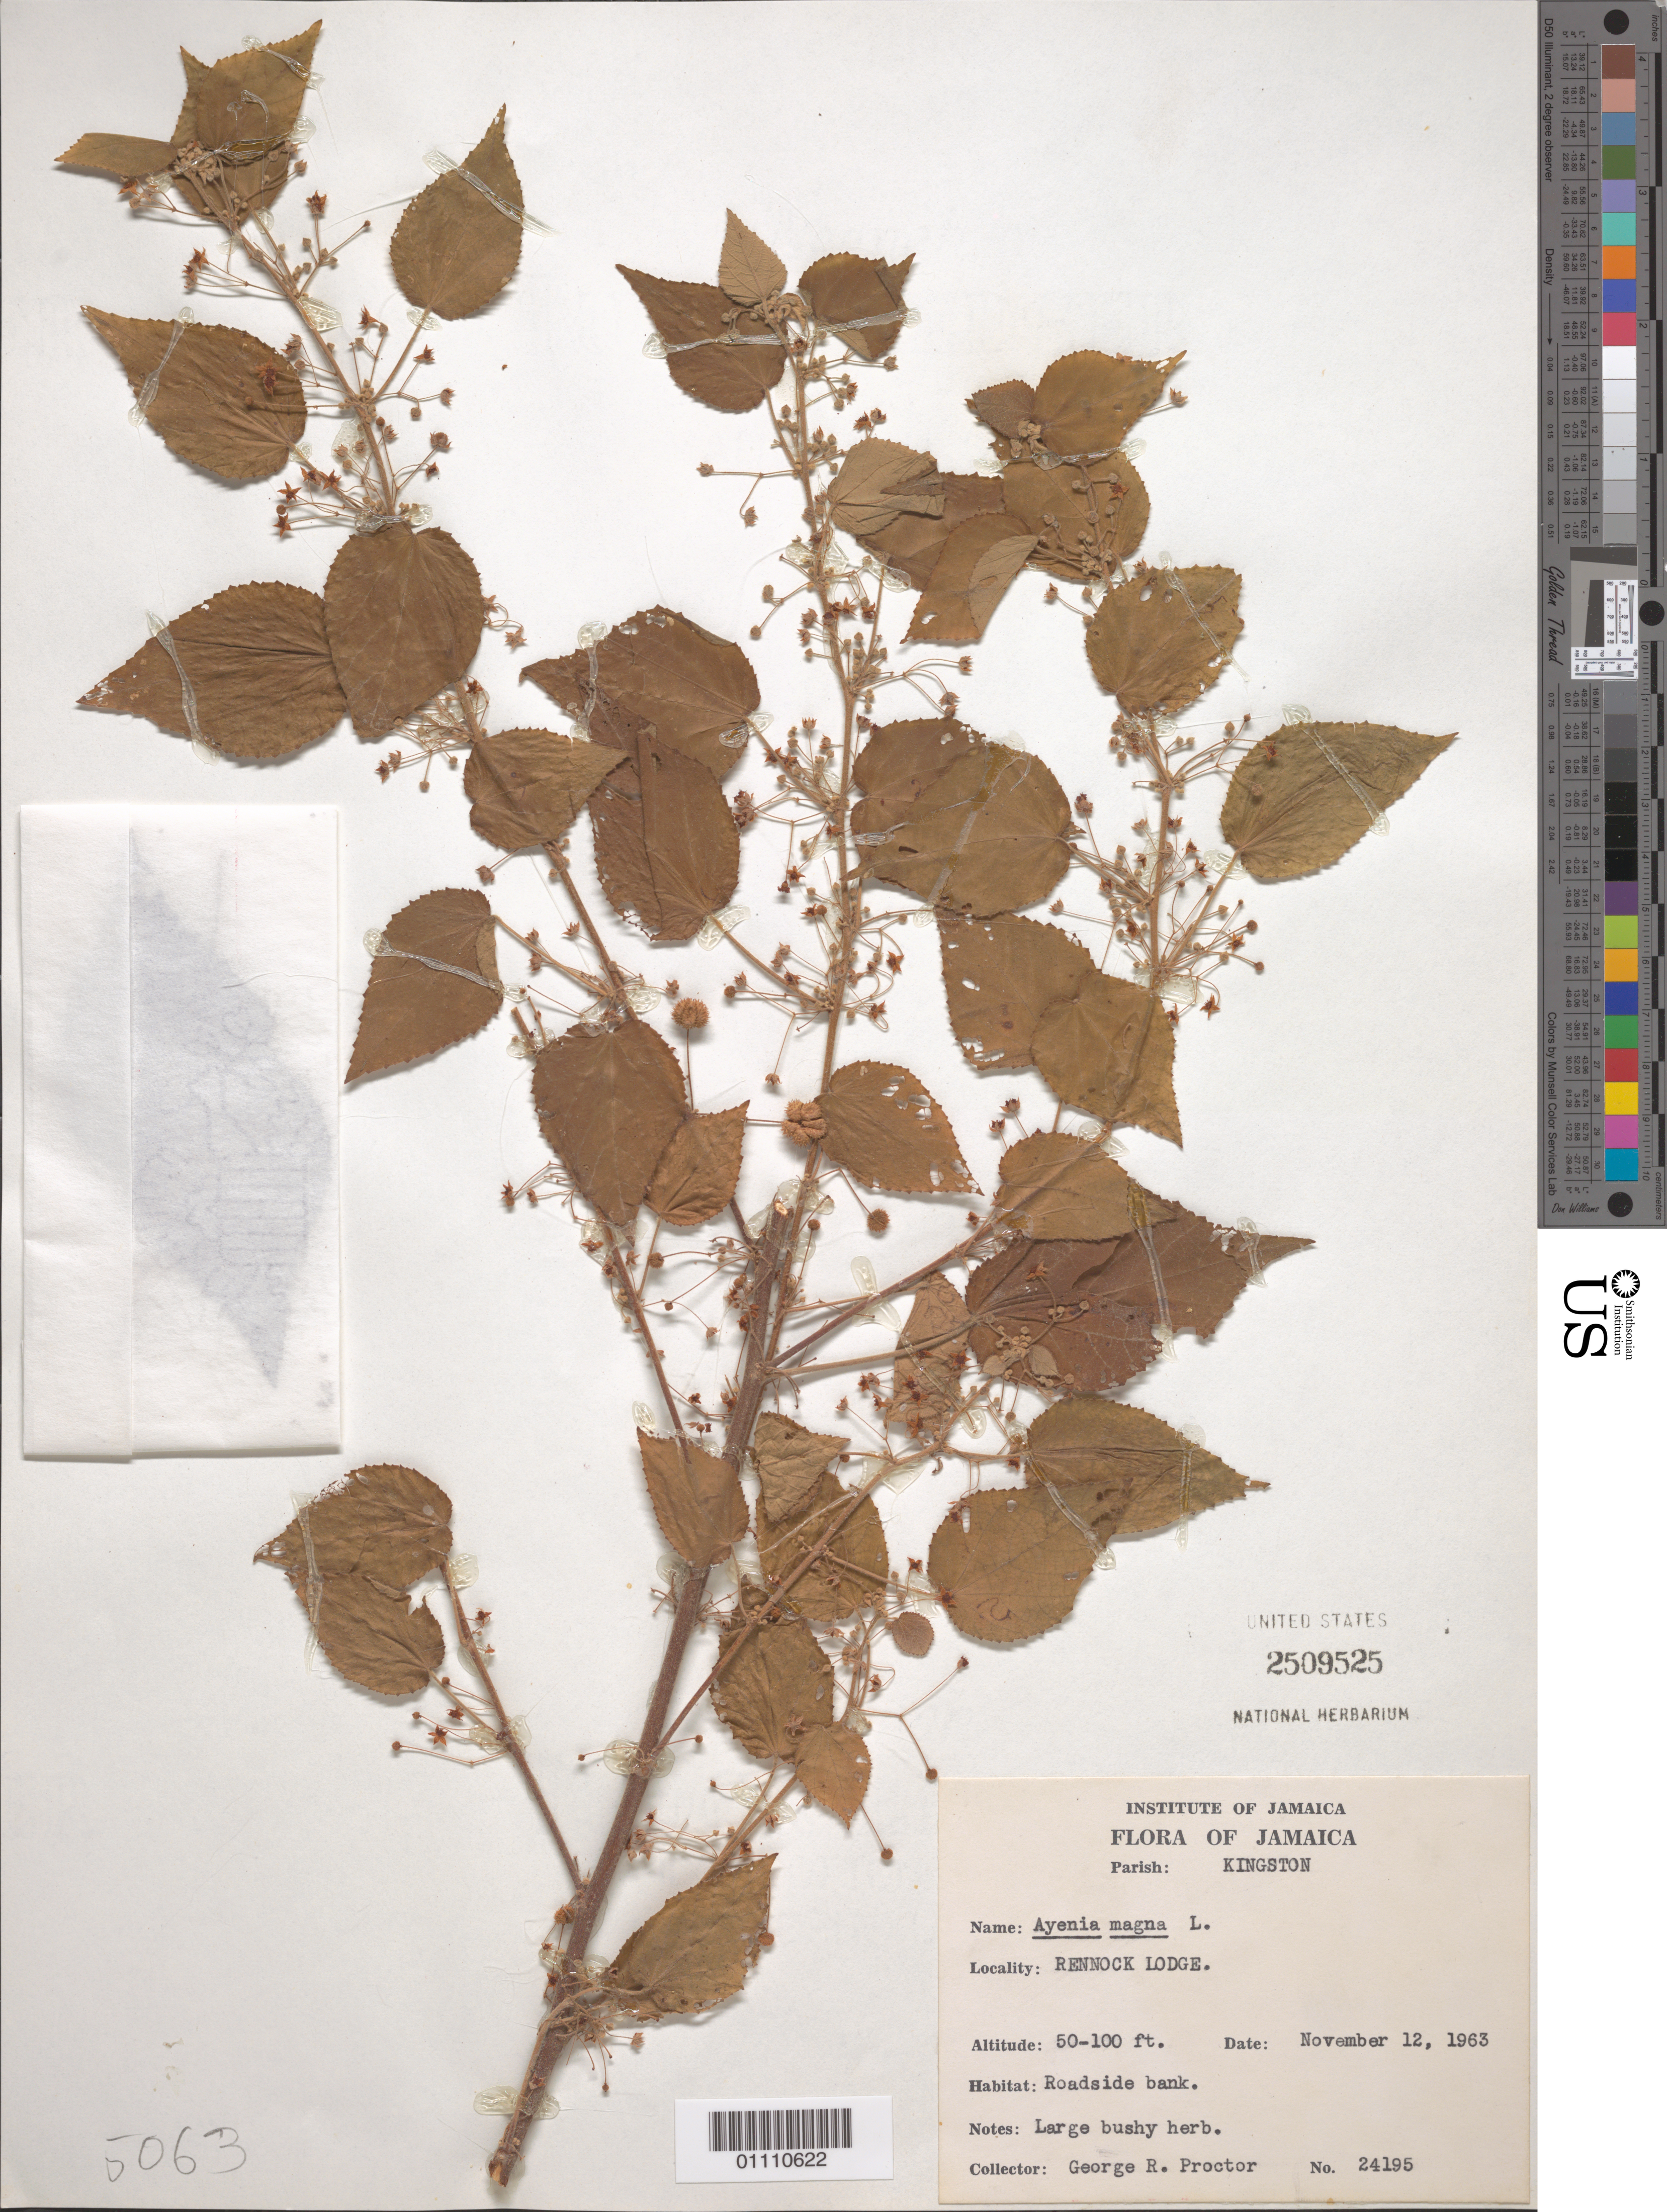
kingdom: Plantae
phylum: Tracheophyta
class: Magnoliopsida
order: Malvales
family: Malvaceae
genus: Ayenia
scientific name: Ayenia magna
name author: L.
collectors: G. R. Proctor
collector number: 24195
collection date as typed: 12 Nov 1963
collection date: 1963-11-12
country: Jamaica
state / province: Kingston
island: Jamaica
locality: Rennock Lodge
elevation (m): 15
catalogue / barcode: US 2509525